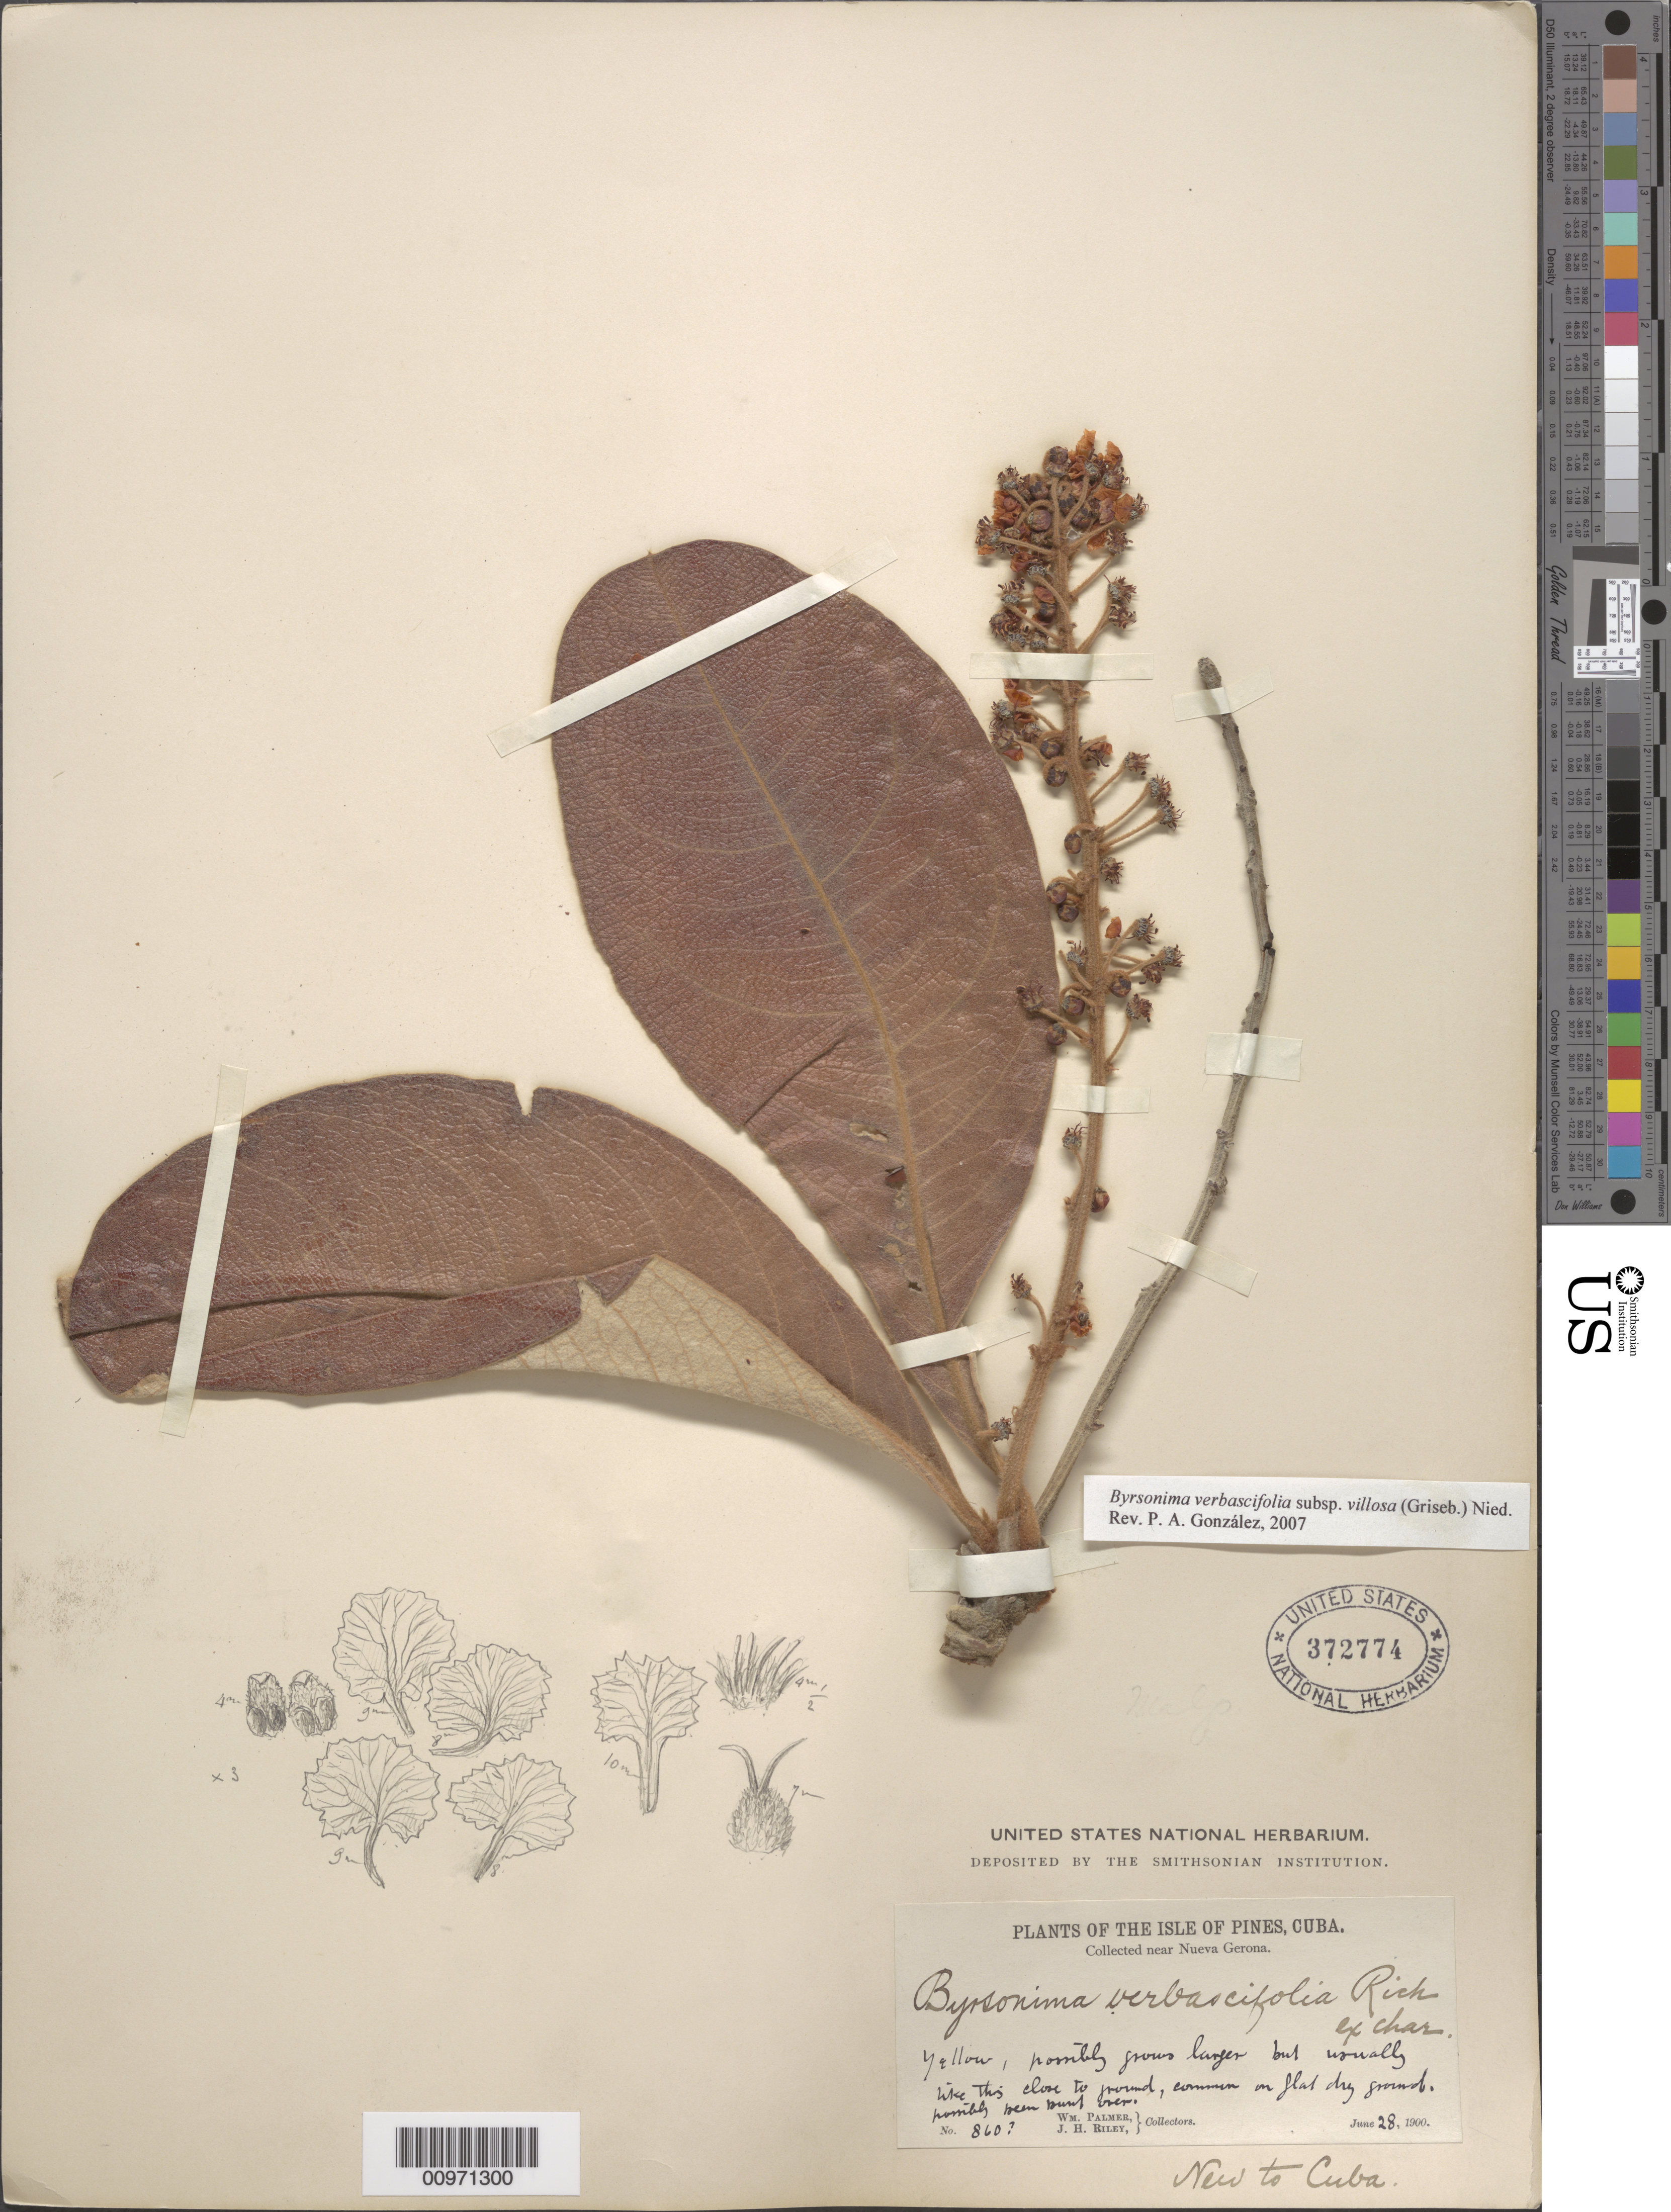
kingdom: Plantae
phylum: Tracheophyta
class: Magnoliopsida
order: Malpighiales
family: Malpighiaceae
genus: Byrsonima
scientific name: Byrsonima verbascifolia subsp. villosa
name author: (Griseb.) Nied.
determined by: González, P. A.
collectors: W. Palmer & J. H. Riley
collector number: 8607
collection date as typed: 28 Jun 1900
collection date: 1900-06-28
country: Cuba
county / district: Dry forest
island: Isla de la Juventud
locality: Isle of Pines, Near Nueva Gerona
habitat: Common on dry, flat ground, possibly been burned over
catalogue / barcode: US 372774